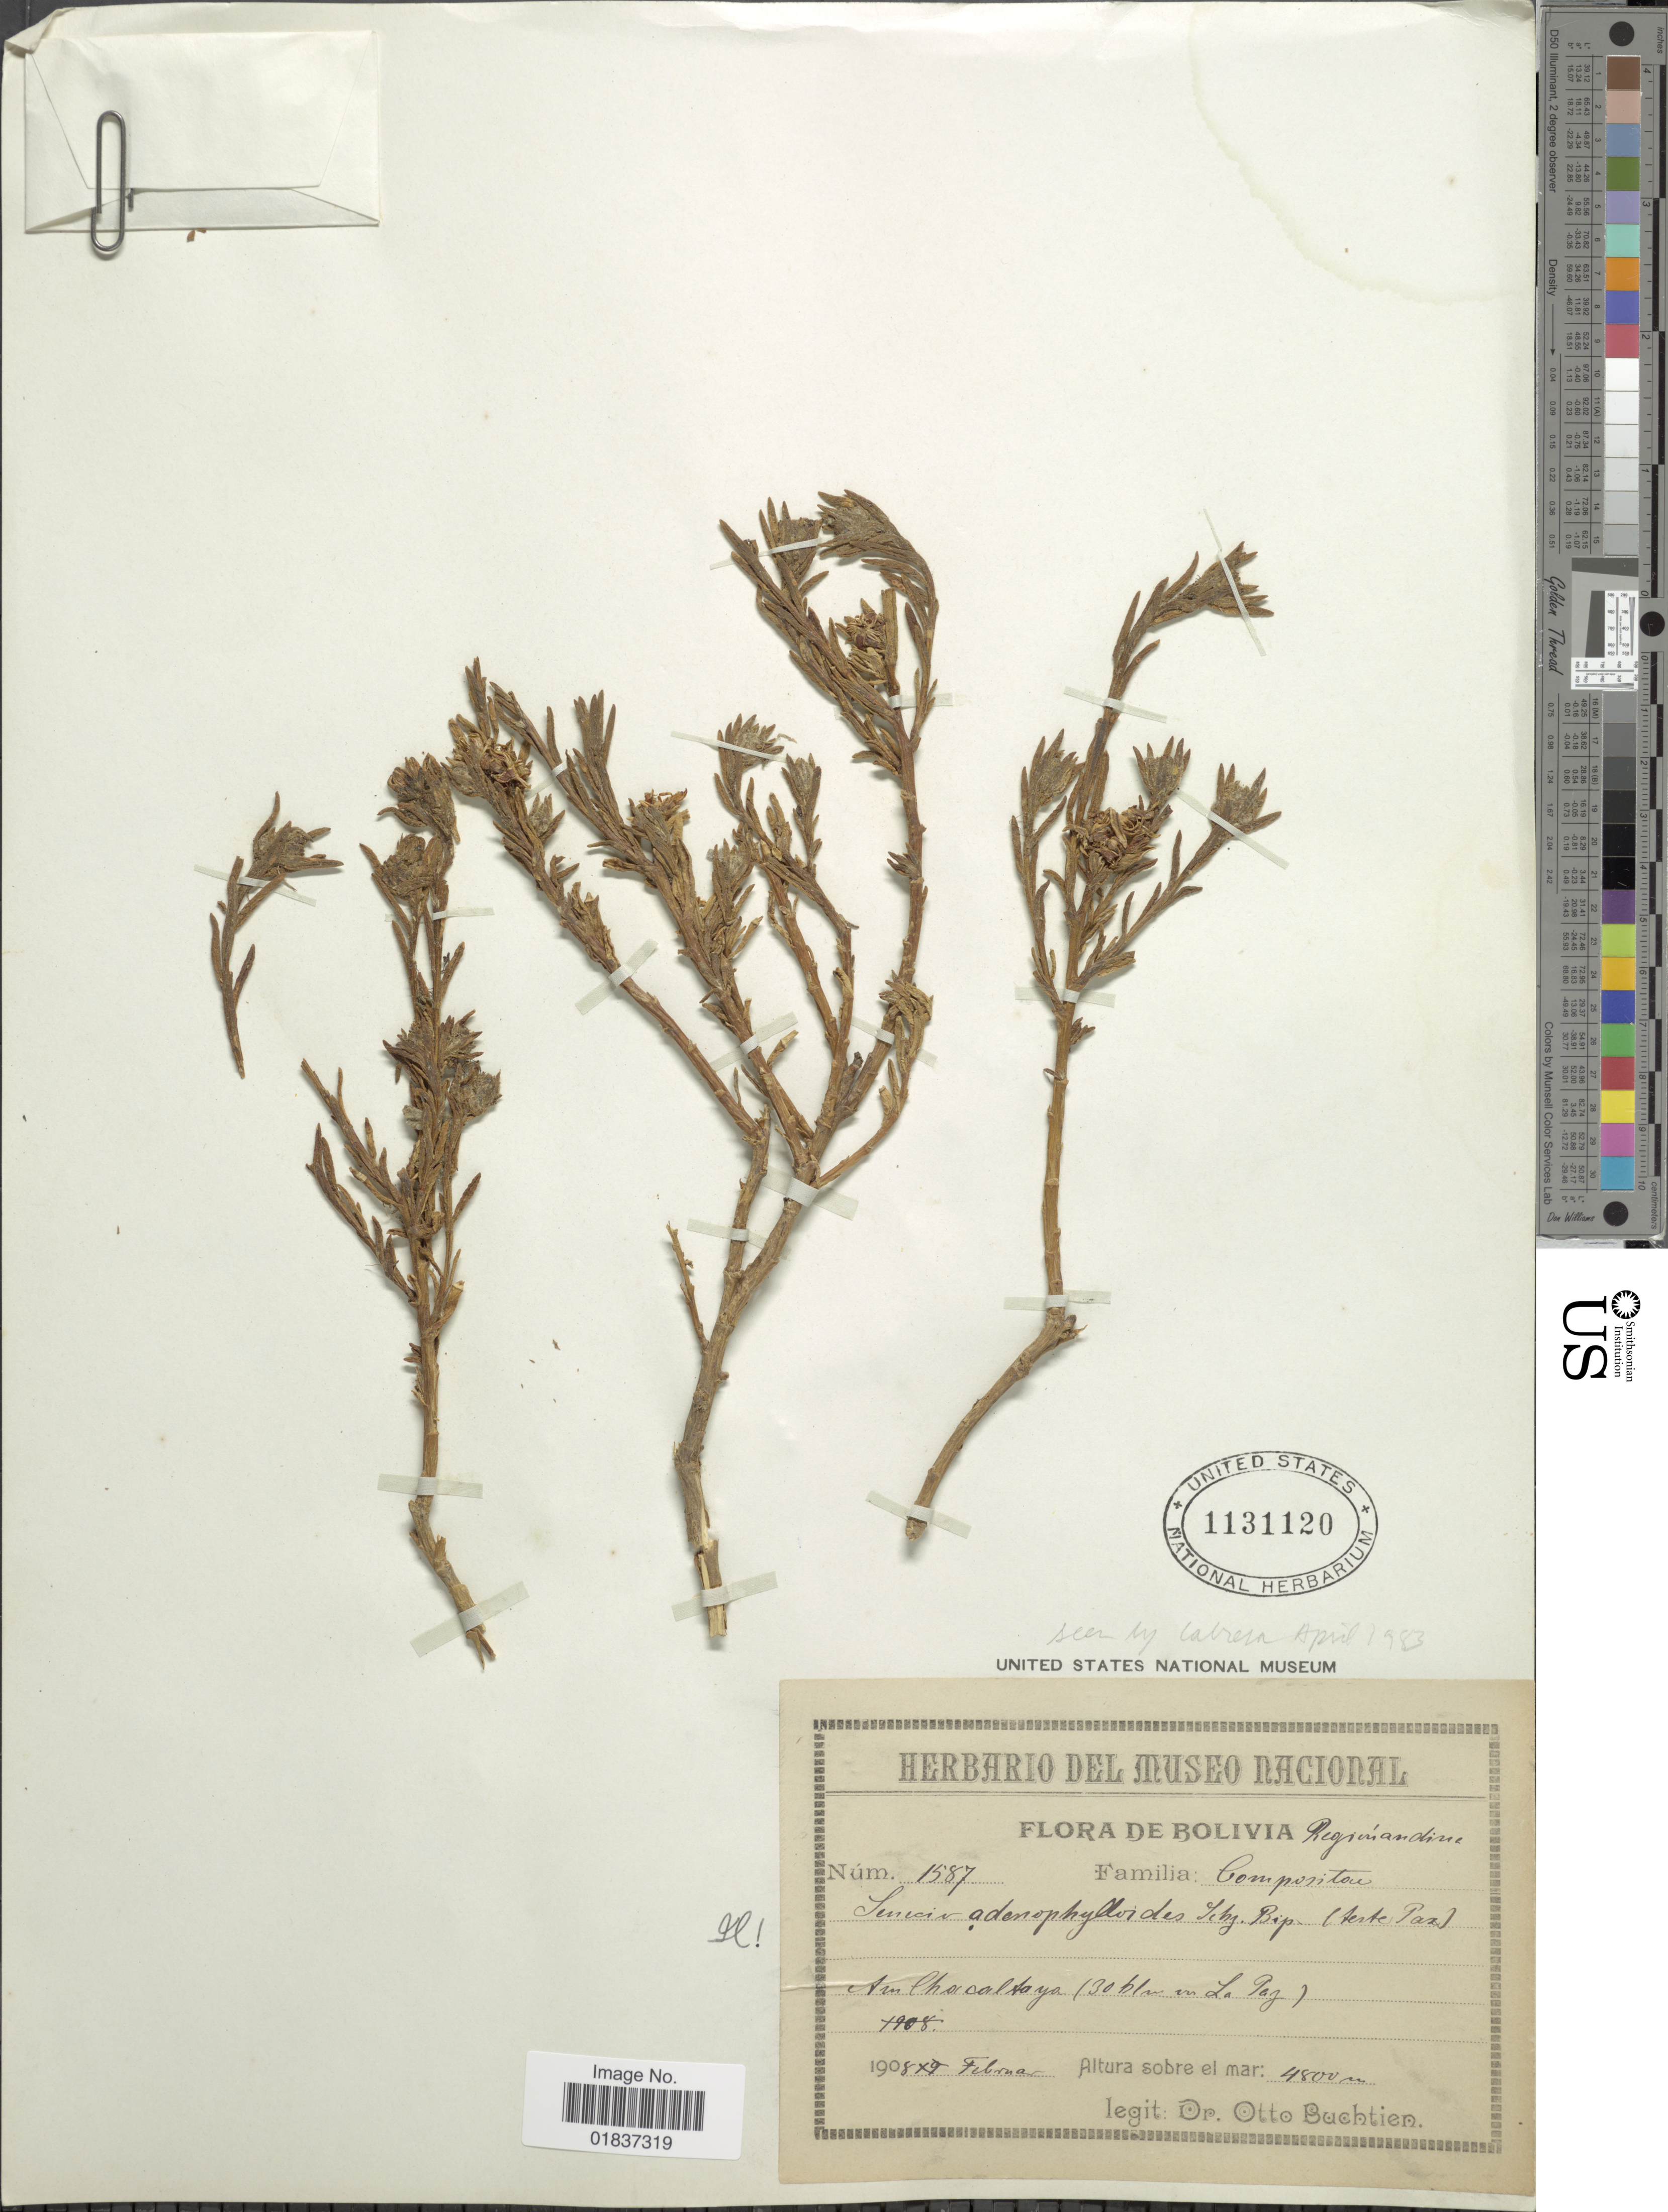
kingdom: Plantae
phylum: Tracheophyta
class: Magnoliopsida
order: Asterales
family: Asteraceae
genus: Senecio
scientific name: Senecio rufescens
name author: DC.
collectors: O. Buchtien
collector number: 1587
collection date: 1908-02-09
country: Bolivia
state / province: La Paz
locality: Chacaltaya. (30 km from La Paz)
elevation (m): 4800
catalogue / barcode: US 1131120